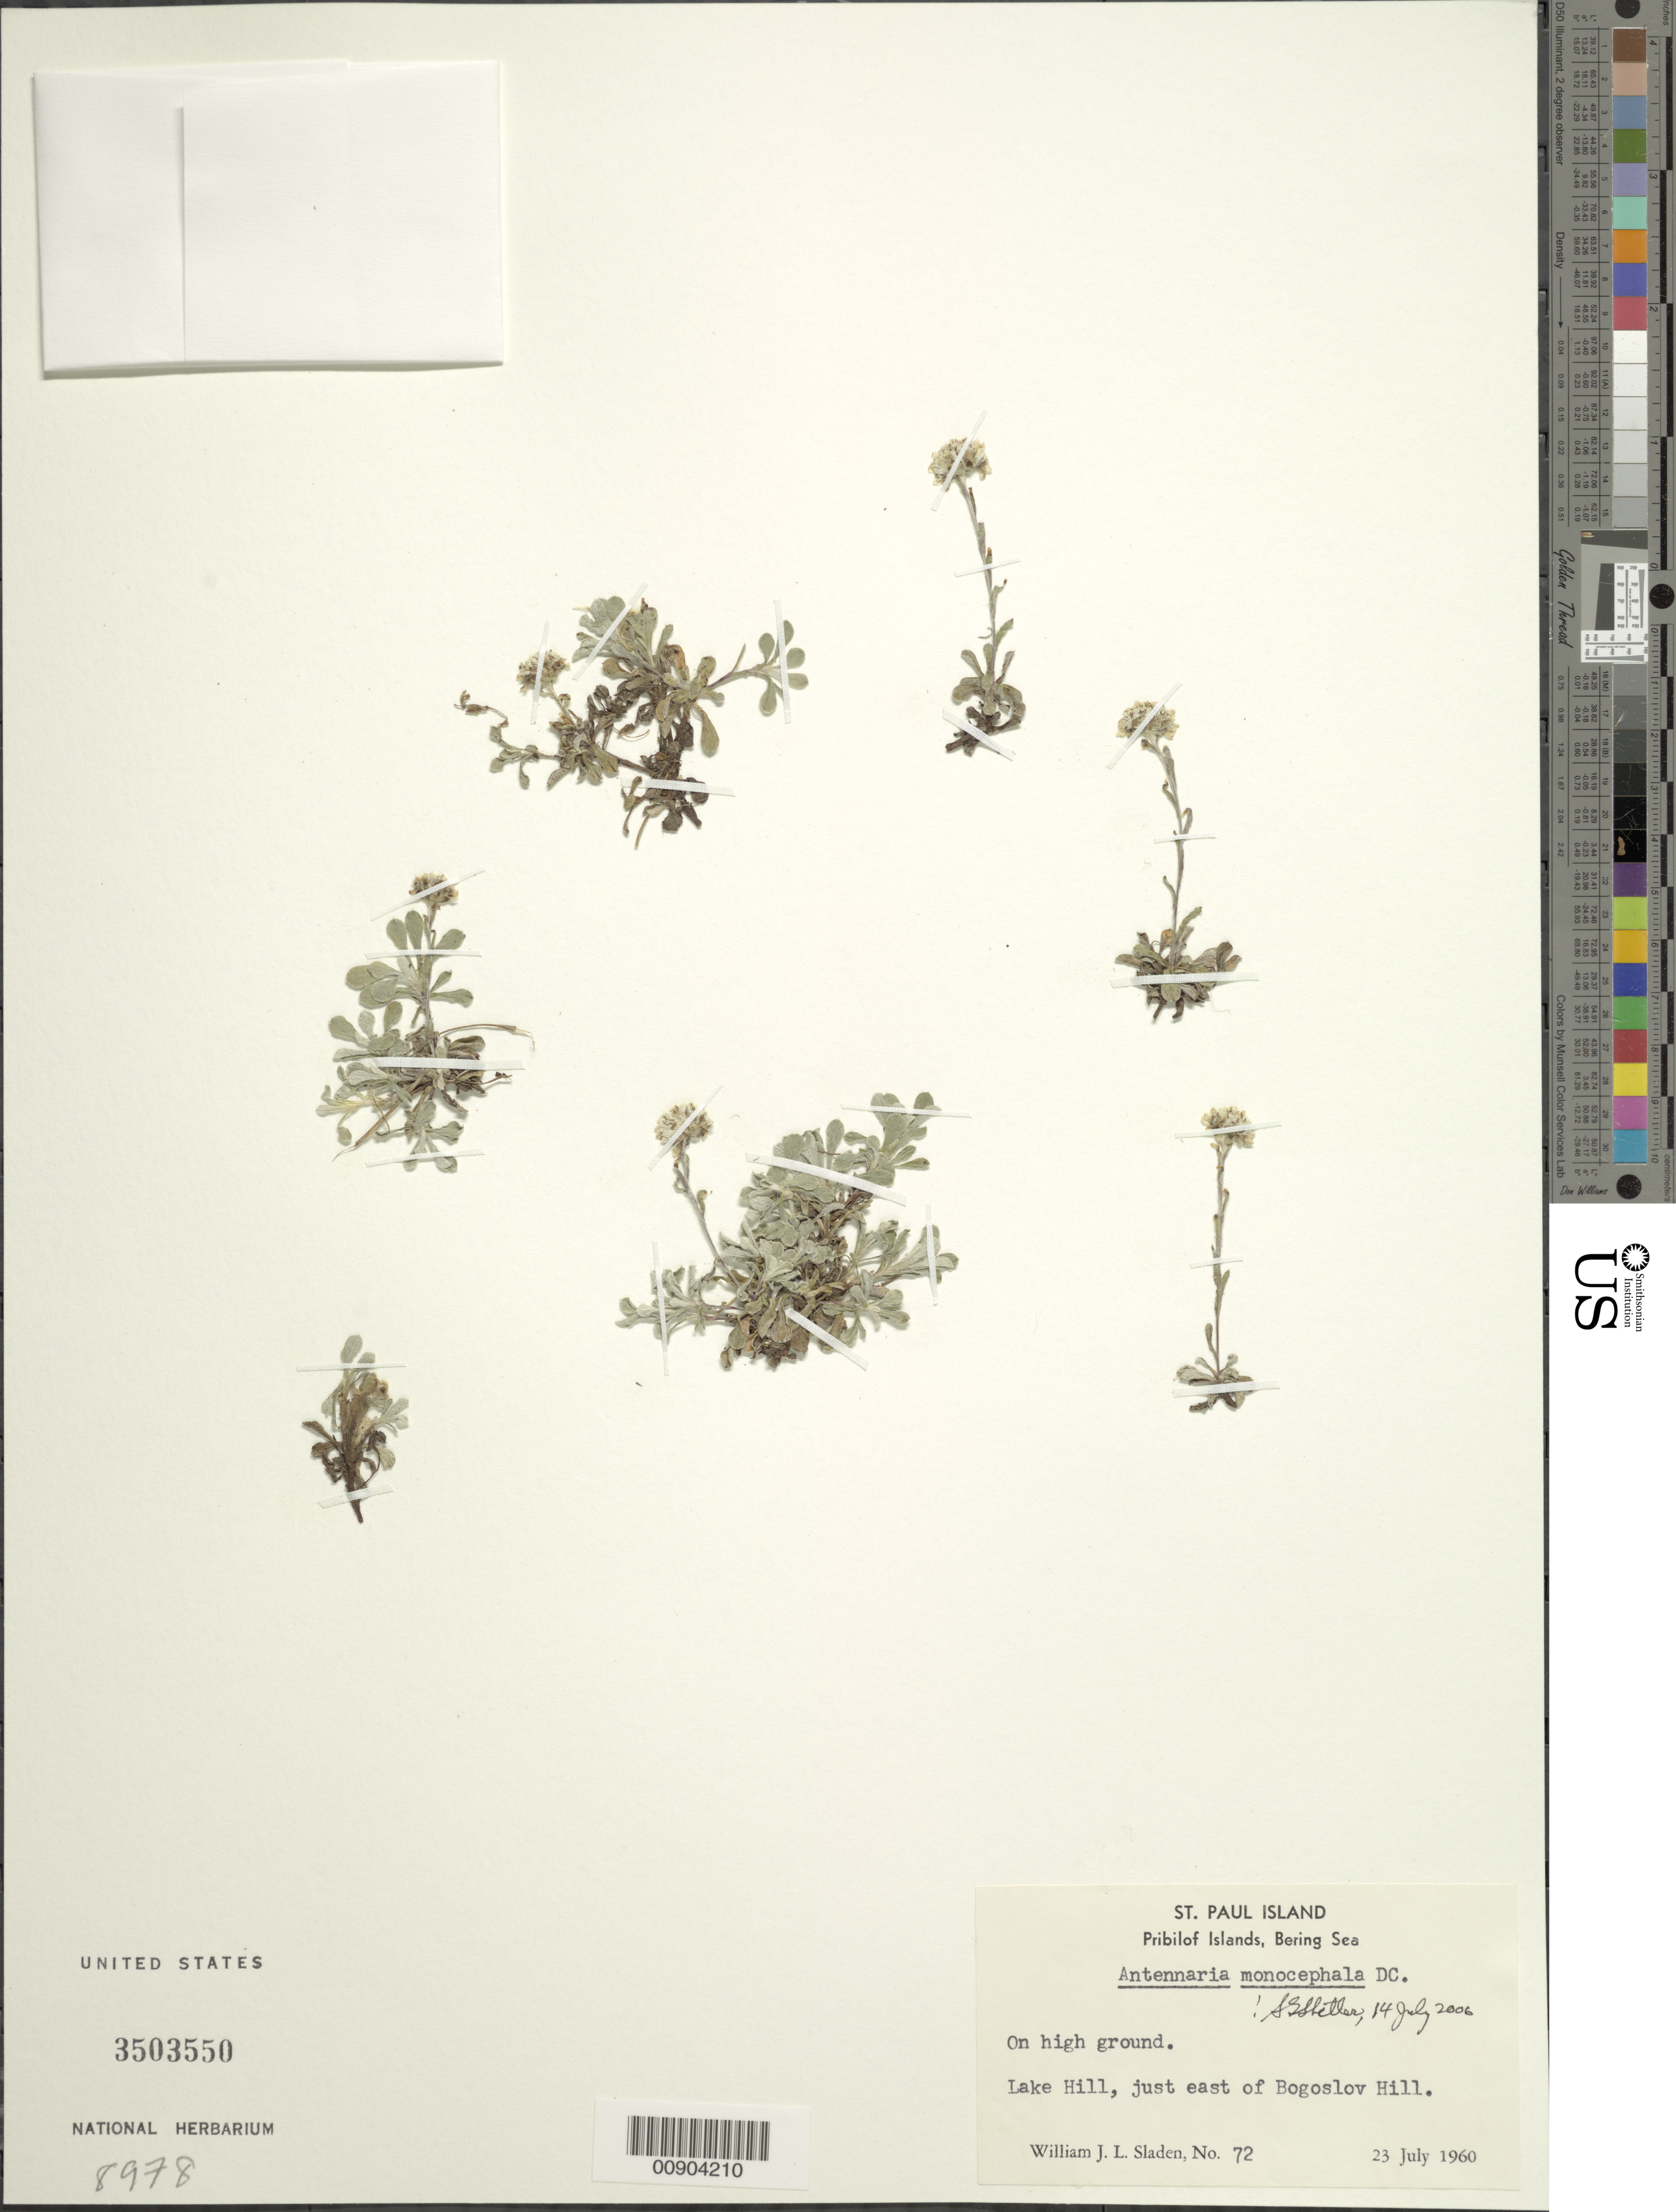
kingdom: Plantae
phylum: Tracheophyta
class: Magnoliopsida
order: Asterales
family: Asteraceae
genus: Antennaria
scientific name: Antennaria monocephala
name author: DC.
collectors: W. Sladen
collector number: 72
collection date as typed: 23 Jul 1960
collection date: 1960-07-23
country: United States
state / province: Alaska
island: St. Paul Island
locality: Lake Hill, just east of Bogoslov Hill., Bering Sea, Pribilof Islands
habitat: On high ground.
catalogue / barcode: US 3503550